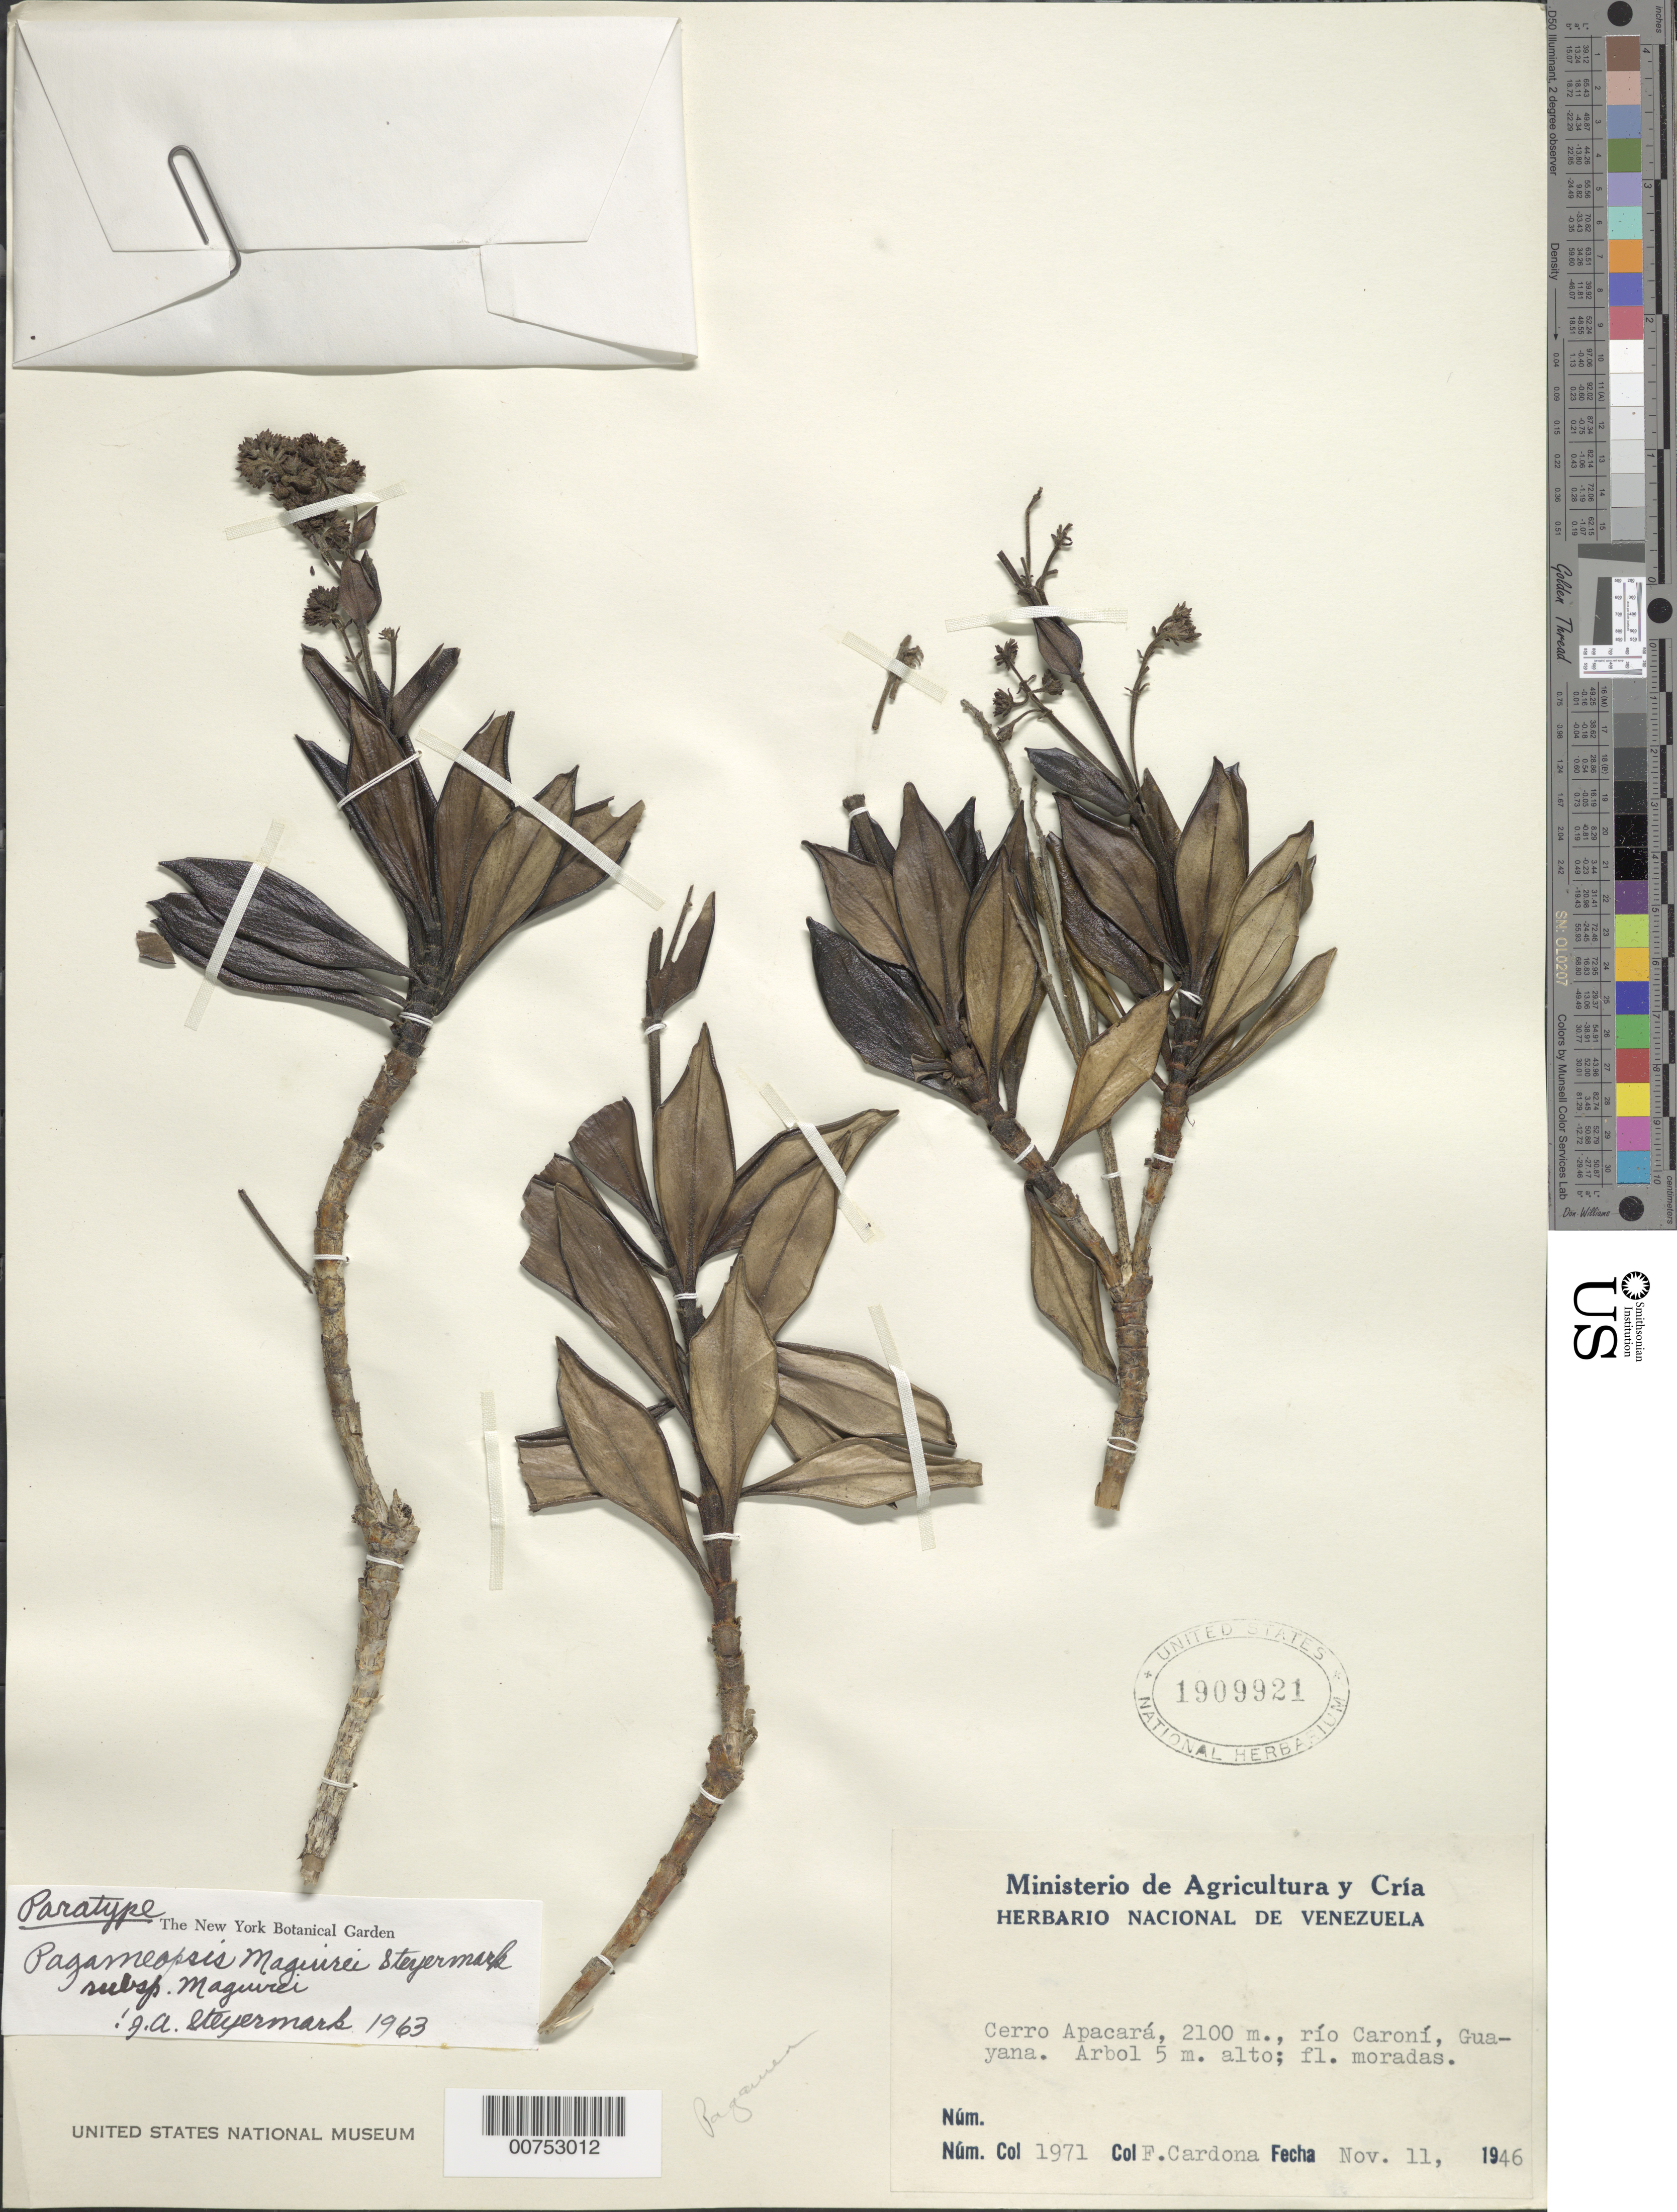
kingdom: Plantae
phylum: Tracheophyta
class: Magnoliopsida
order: Gentianales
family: Rubiaceae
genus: Pagameopsis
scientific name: Pagameopsis maguirei subsp. maguirei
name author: Steyerm.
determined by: Steyermark, Julian A., (VEN)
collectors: F. Cardona Puig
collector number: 1971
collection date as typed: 11-Nov-46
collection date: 1946-11-11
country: Venezuela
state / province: Bolívar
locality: Cerro Apacará, Río Caroní, Guayana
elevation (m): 2100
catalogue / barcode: US 1909921